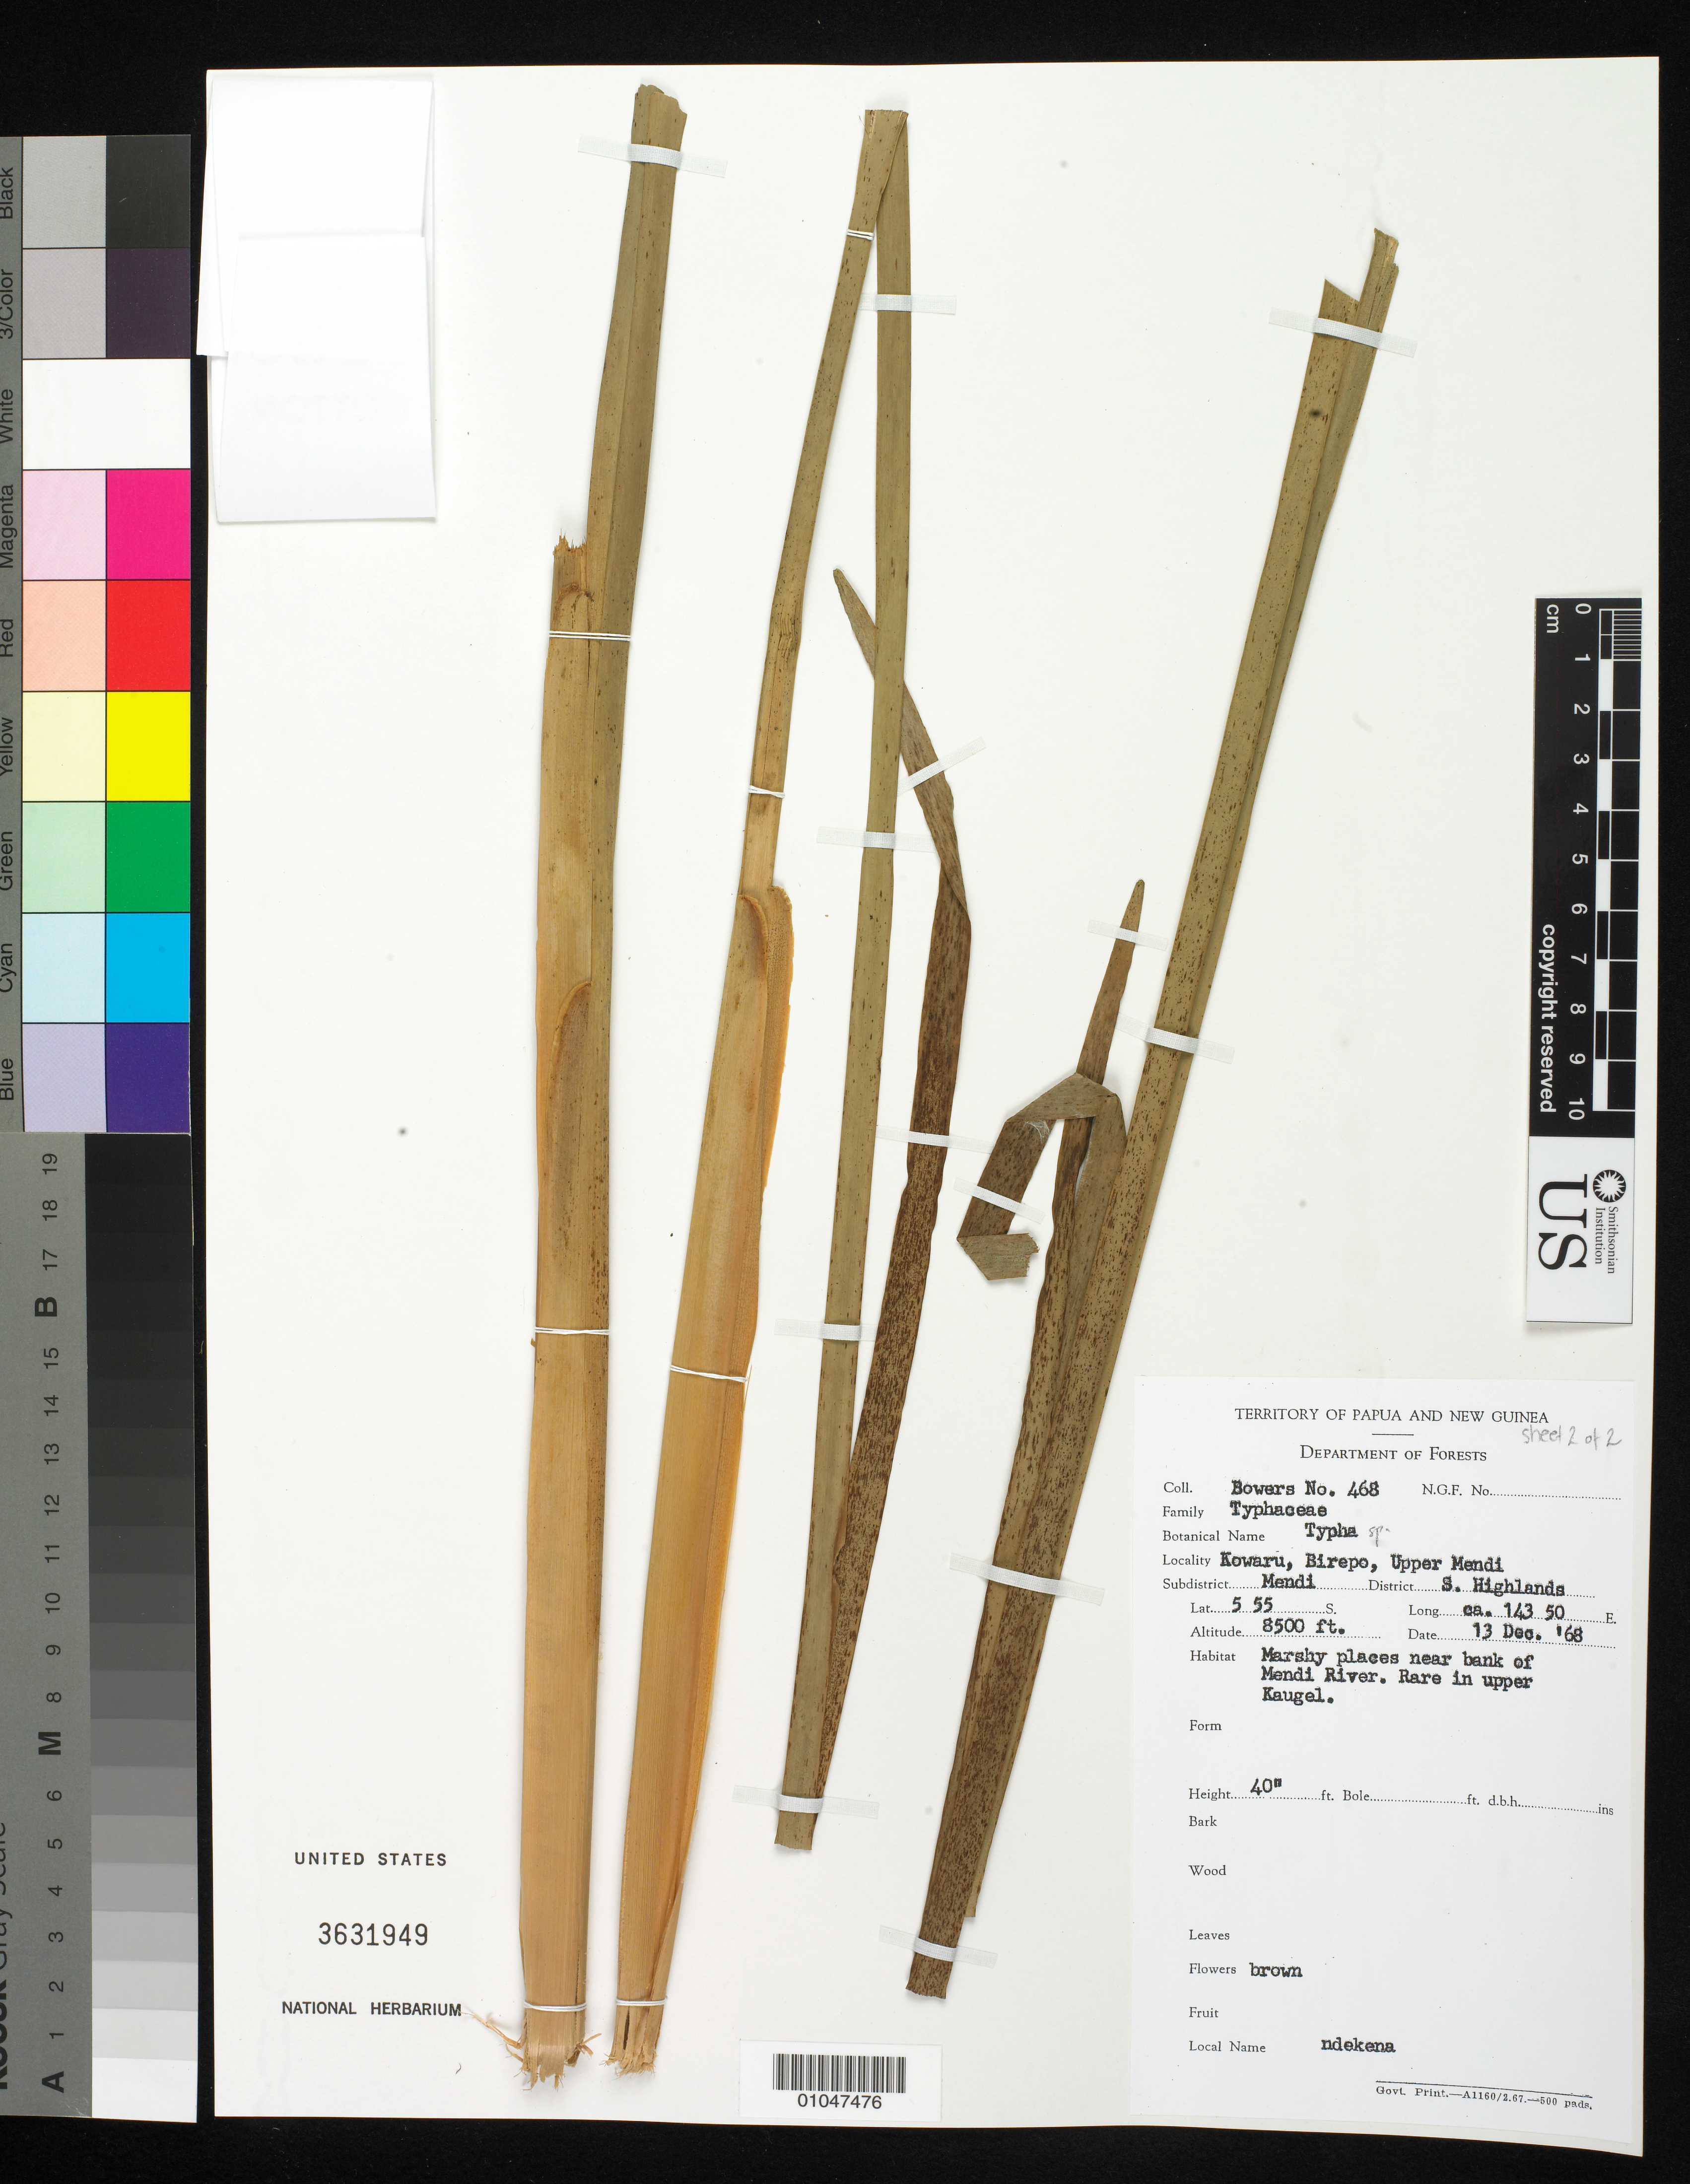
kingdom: Plantae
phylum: Tracheophyta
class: Liliopsida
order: Poales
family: Typhaceae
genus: Typha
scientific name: Typha sp.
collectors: -. Bowers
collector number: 468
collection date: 1968-12-13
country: Papua New Guinea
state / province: Southern Highlands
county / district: Mendi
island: New Guinea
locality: Kowaru, Birepo, Upper Mendi.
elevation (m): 2591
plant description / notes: IMAGED for EarthWatch Pacific Ethnobotany Project -MJD 15 Sep 2011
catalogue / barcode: US 3631949